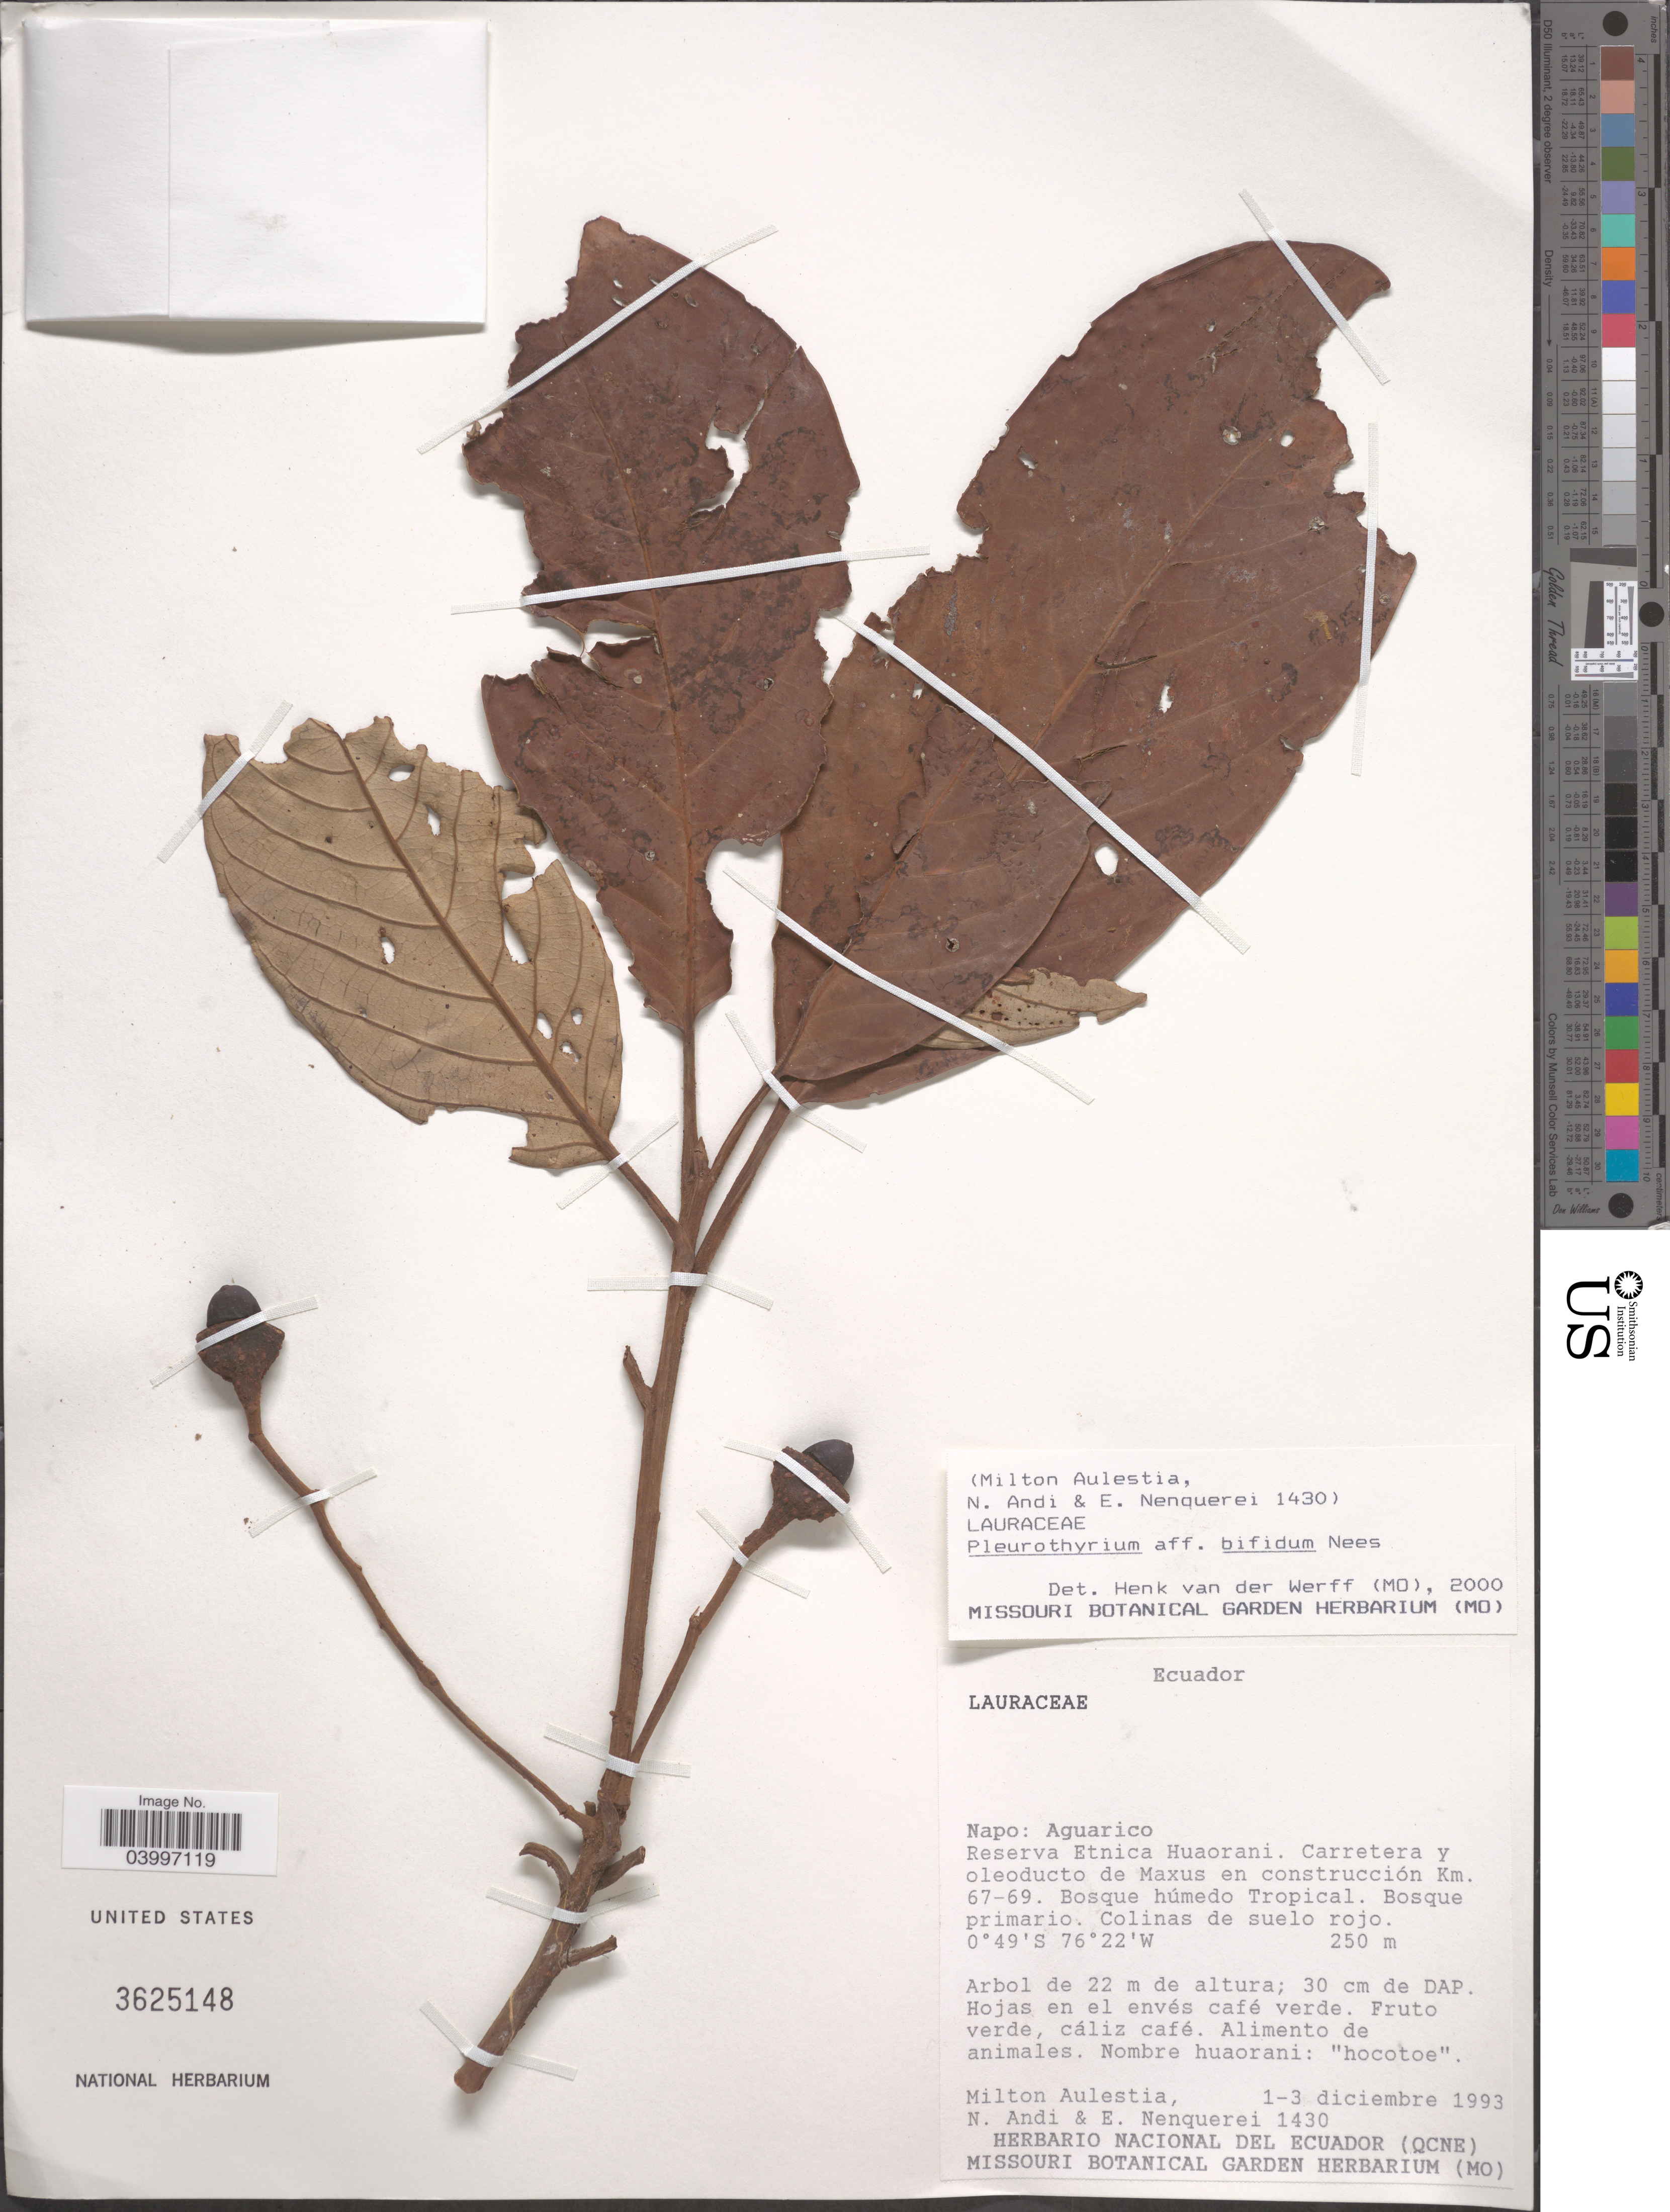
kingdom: Plantae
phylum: Tracheophyta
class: Magnoliopsida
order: Laurales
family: Lauraceae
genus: Pleurothyrium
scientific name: Pleurothyrium bifidum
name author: Nees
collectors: M. Aulestia, N. Andi & E. Nenquerei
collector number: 1430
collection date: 1993-12-01/1993-12-03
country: Ecuador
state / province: Napo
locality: Aguarico. Reserva Etnica Huaorani. Carretera y oleoducto de Maxus en construccíon Km. 67-69.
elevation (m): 250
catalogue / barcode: US 3625148